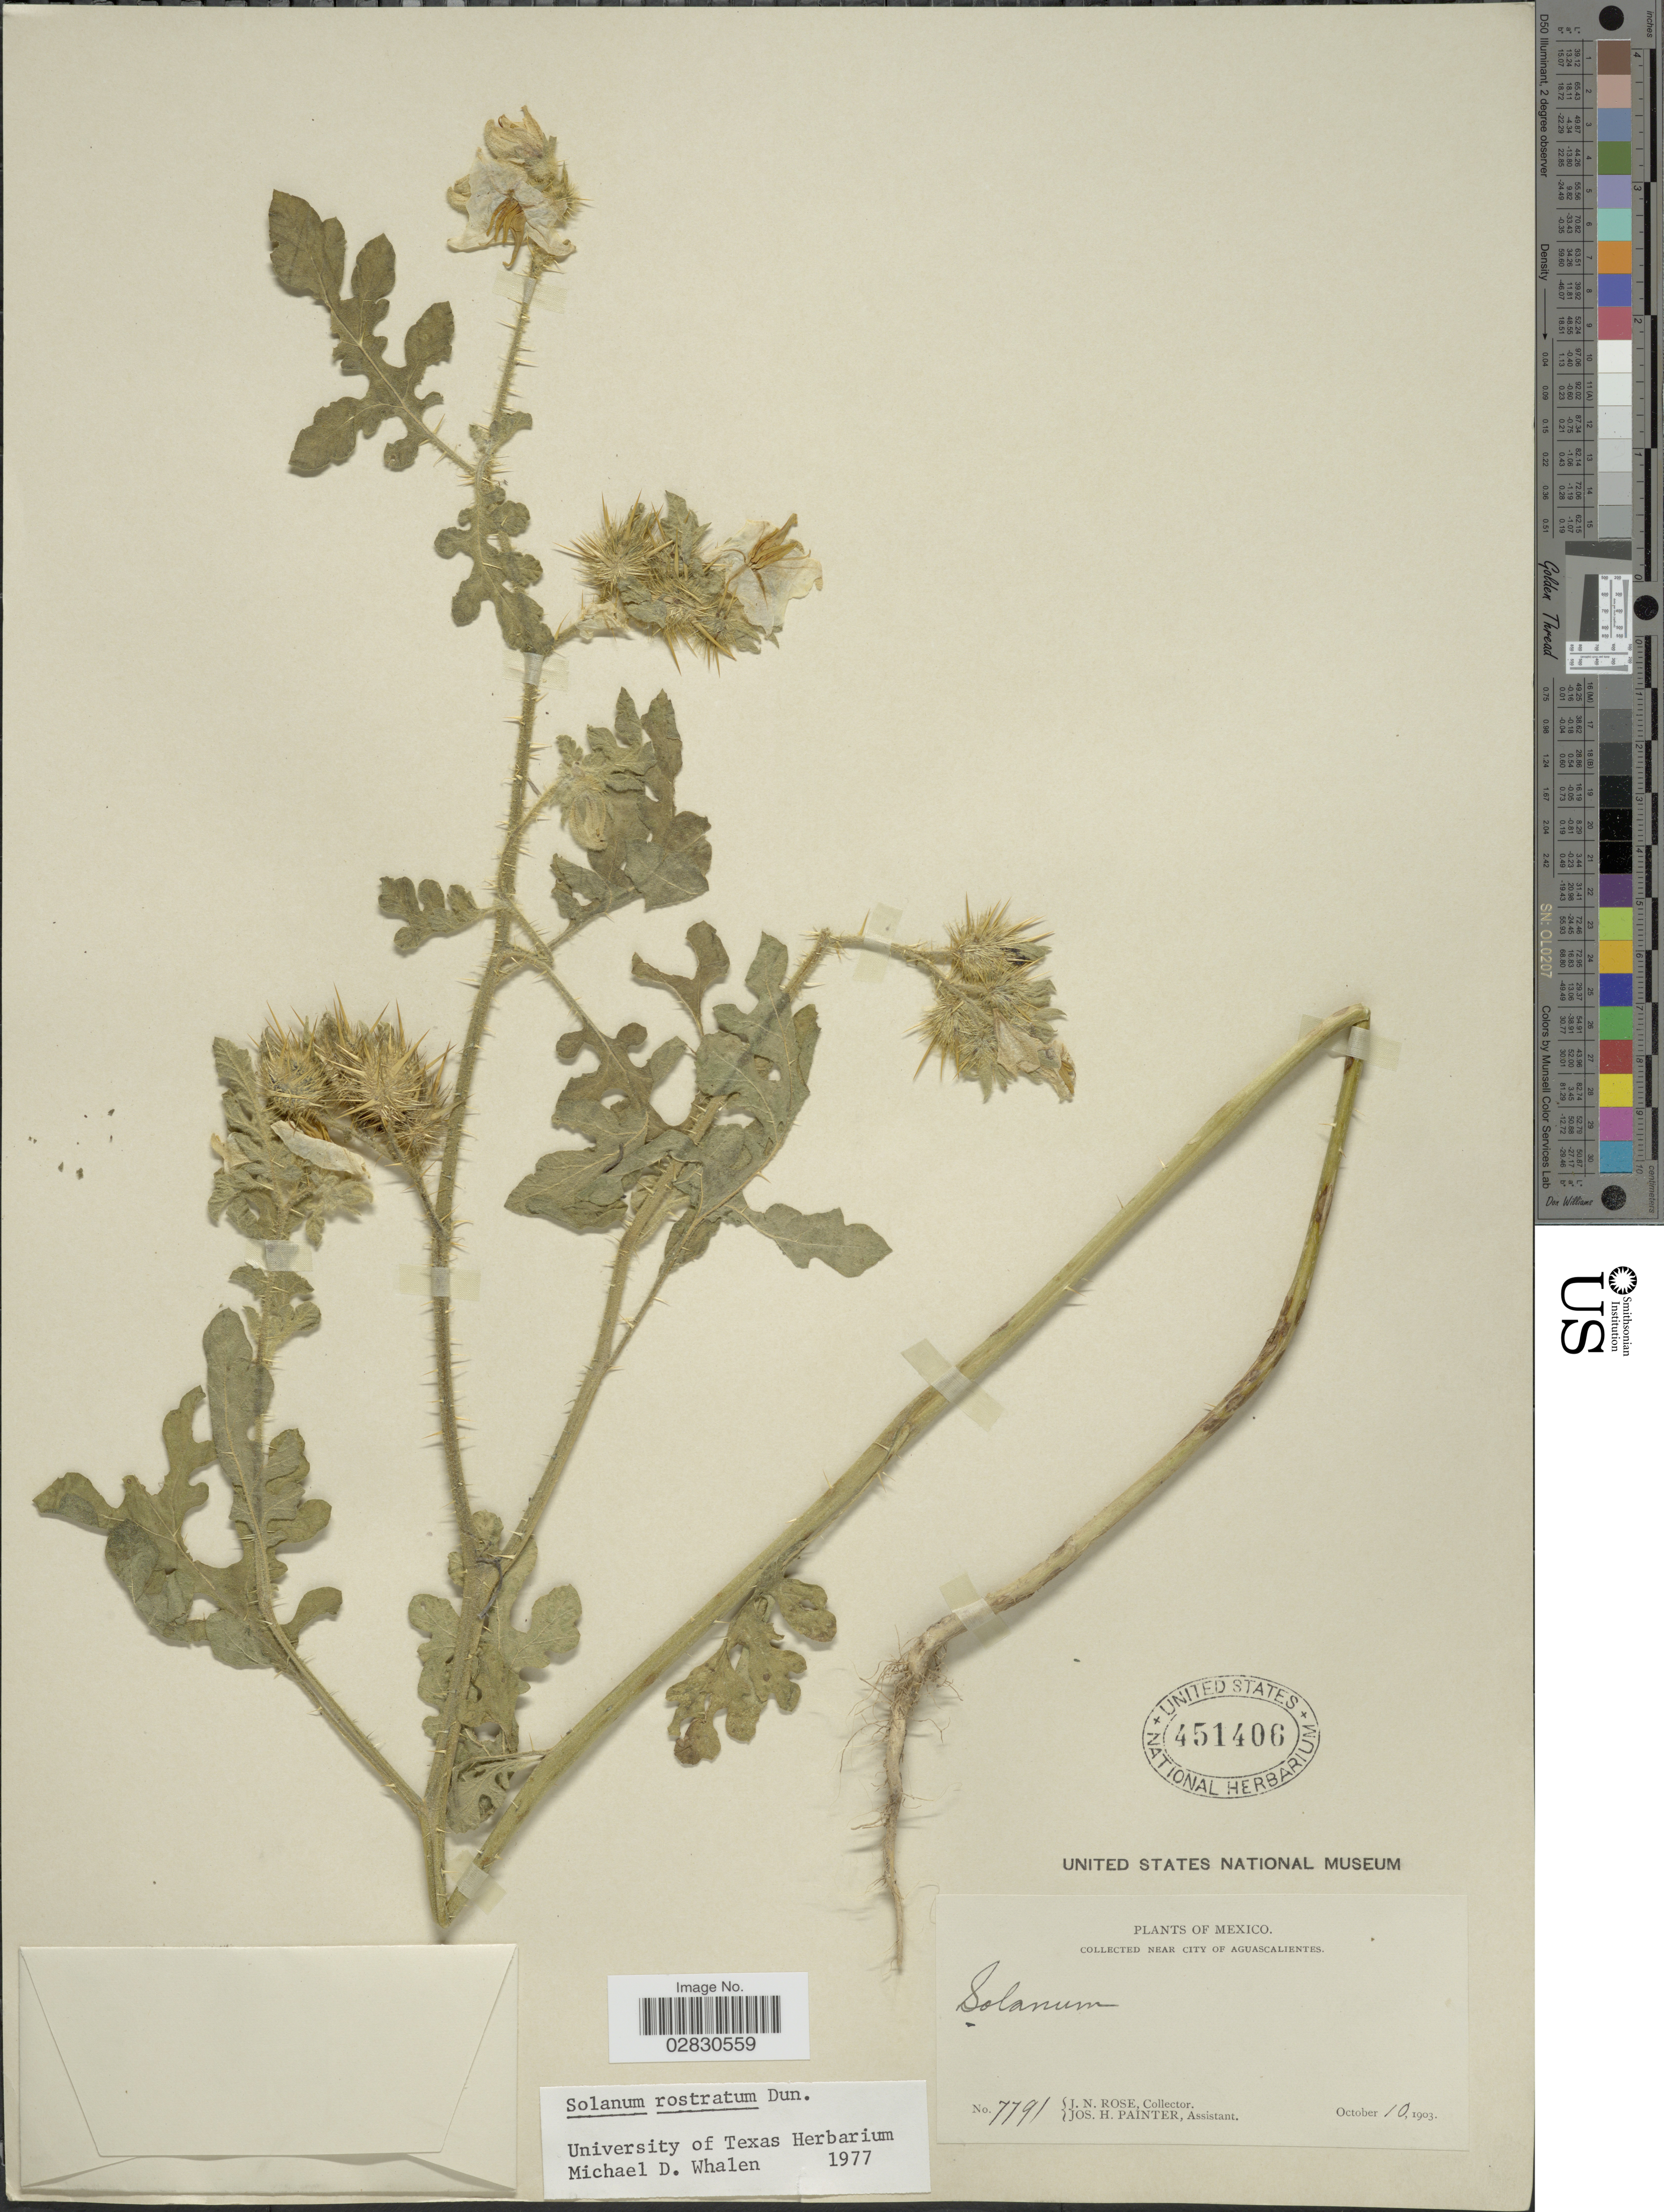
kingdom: Plantae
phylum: Tracheophyta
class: Magnoliopsida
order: Solanales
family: Solanaceae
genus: Solanum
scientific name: Solanum rostratum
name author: Dunal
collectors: J. N. Rose & J. H. Painter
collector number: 7791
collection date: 1903-10-10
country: Mexico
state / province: Aguascalientes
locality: Near the city of Aguascalientes.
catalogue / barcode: US 451406